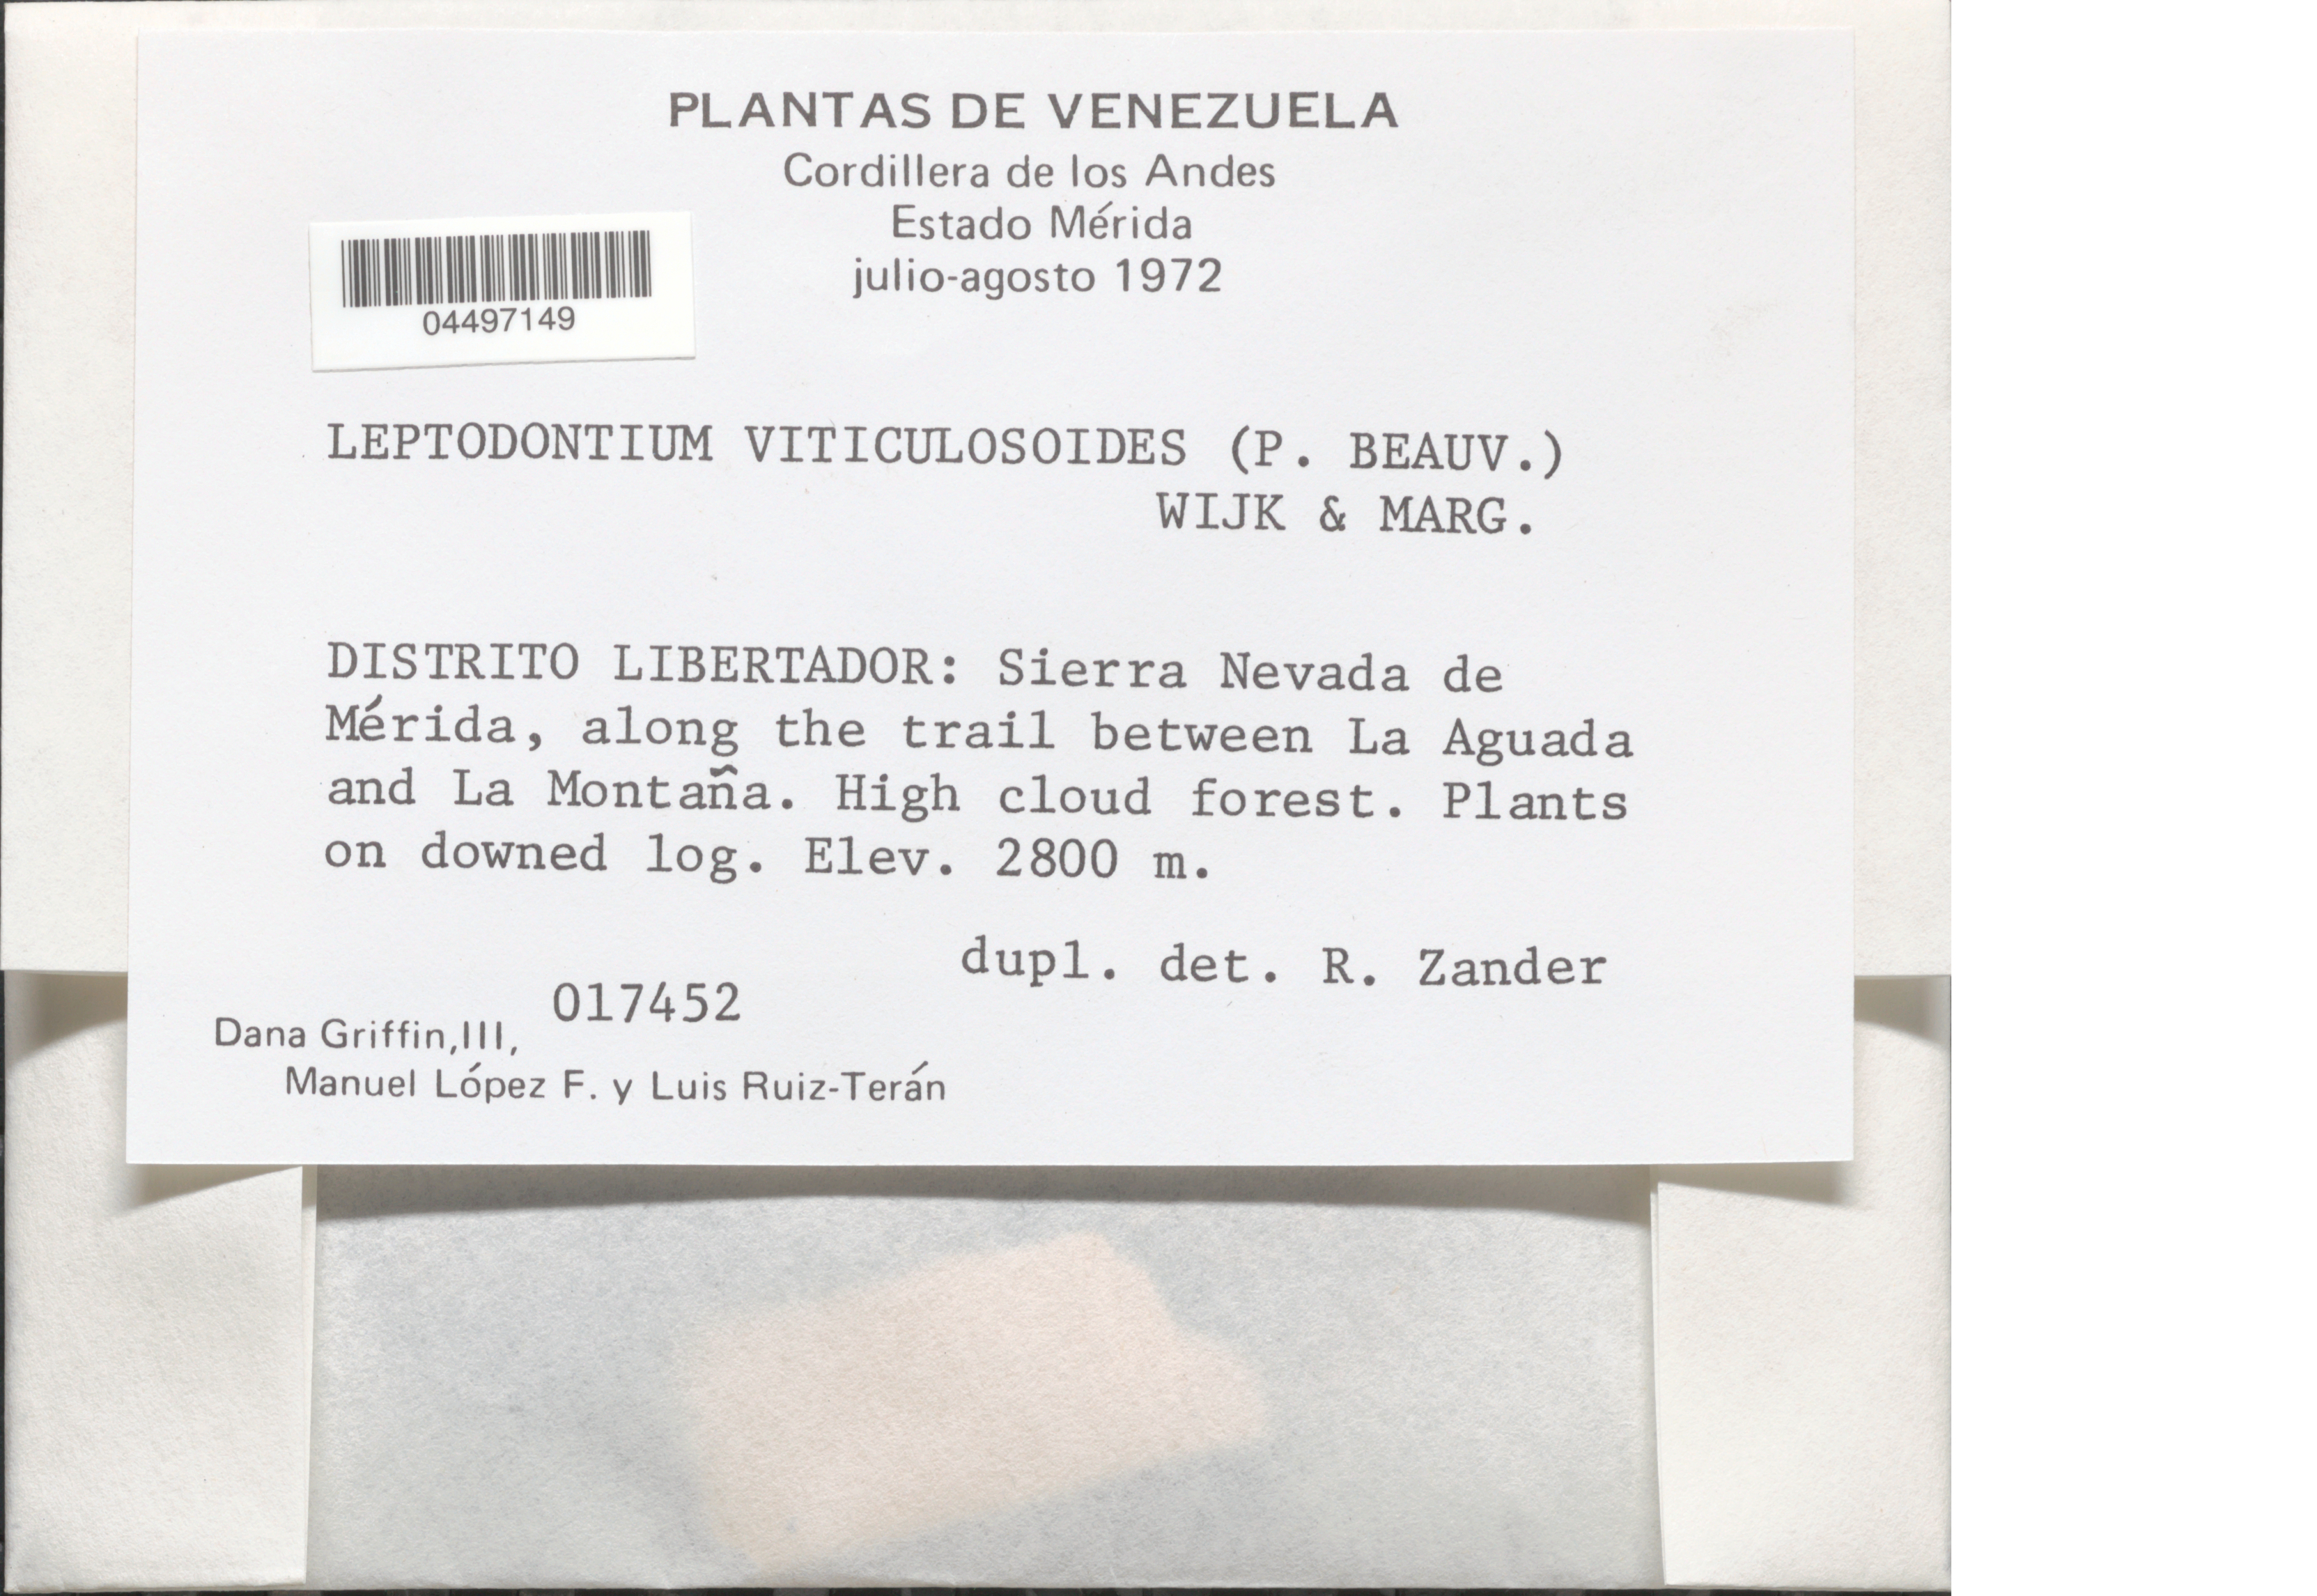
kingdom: Plantae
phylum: Bryophyta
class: Bryopsida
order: Pottiales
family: Pottiaceae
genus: Leptodontium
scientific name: Leptodontium viticulosoides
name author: (P. Beauv.) Wijk & Margad.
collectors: D. G. Griffin, M. López Figueiras & L. E. Ruíz-Terán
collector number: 017452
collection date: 1972-07/1972-08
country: Venezuela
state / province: Merida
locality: Cordillera de los Andes. Distrito Libertador: Sierra Nevada de Mérida, along the trail between La Aguada and La Montaña. High cloud forest.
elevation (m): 2800